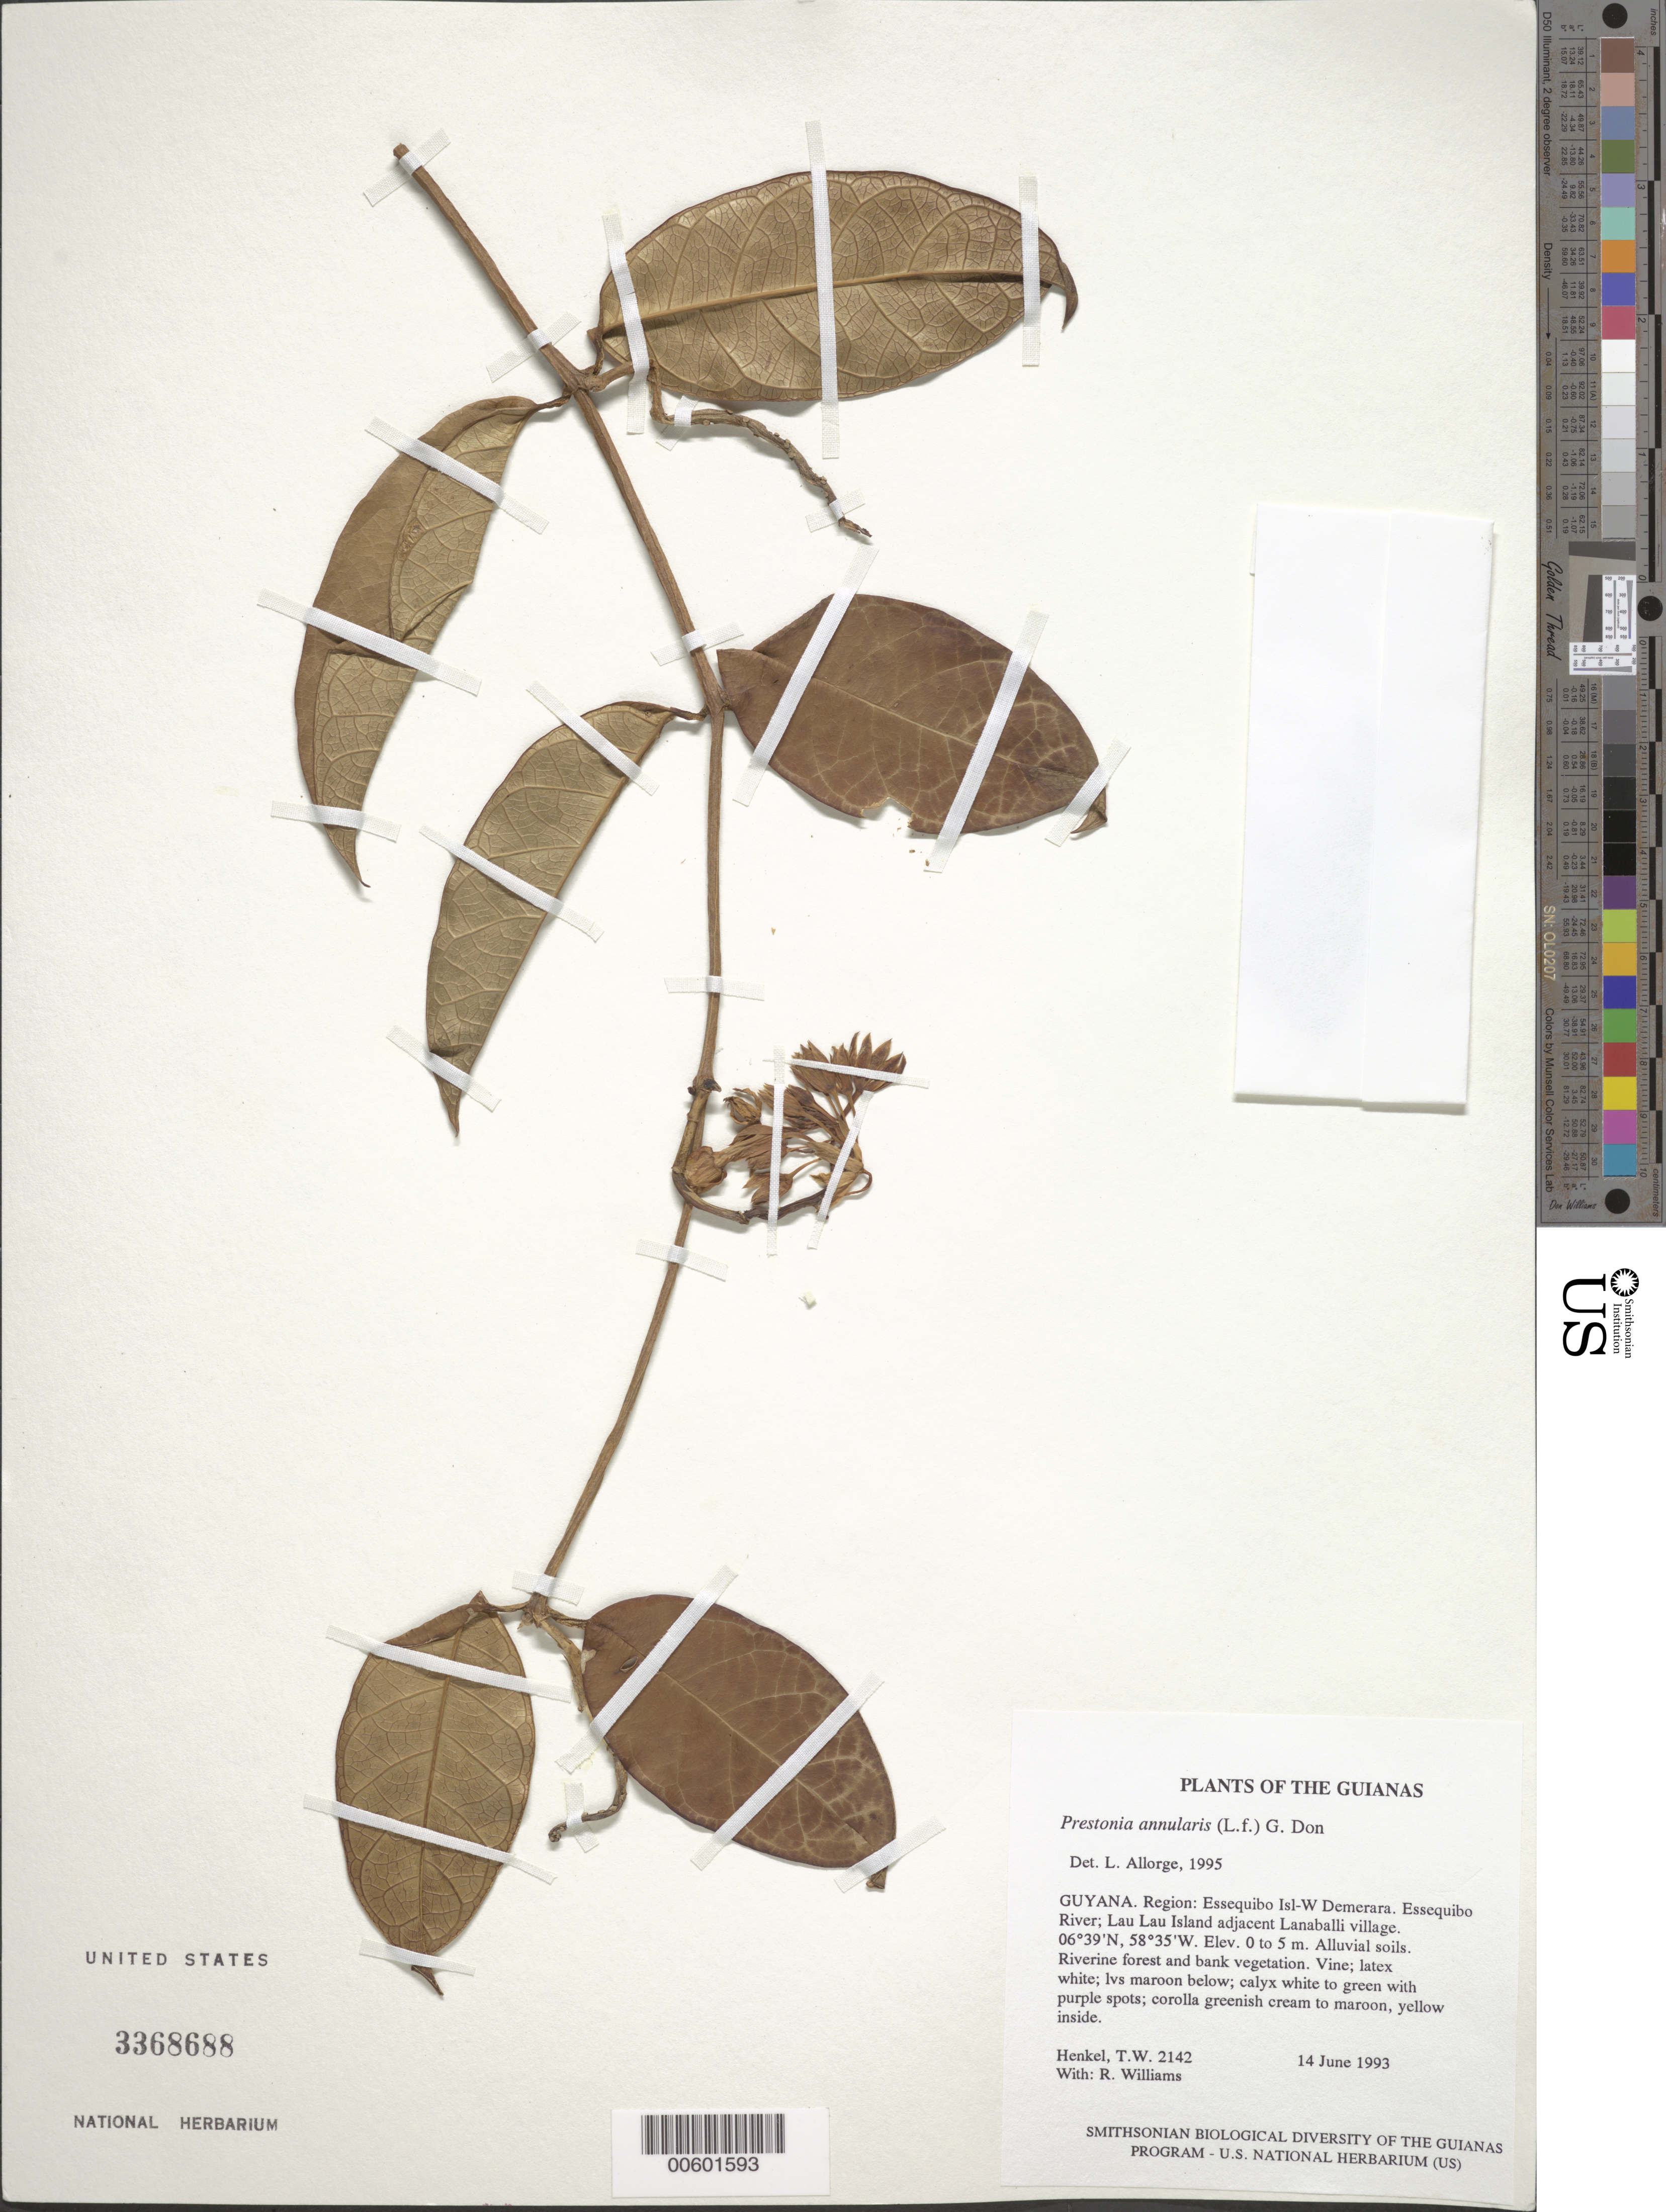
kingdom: Plantae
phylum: Tracheophyta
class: Magnoliopsida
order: Gentianales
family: Apocynaceae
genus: Prestonia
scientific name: Prestonia annularis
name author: (L. f.) G. Don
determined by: Allorge, L.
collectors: T. Henkel & R. Williams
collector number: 2142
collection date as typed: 14 June 1993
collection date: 1993-06-14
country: Guyana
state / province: Essequibo Isl-W. Demerara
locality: Essequibo River; Lau Lau Island adjacent Lanaballi village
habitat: Alluvial soils. Riverine forest and bank vegetation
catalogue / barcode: US 3368688